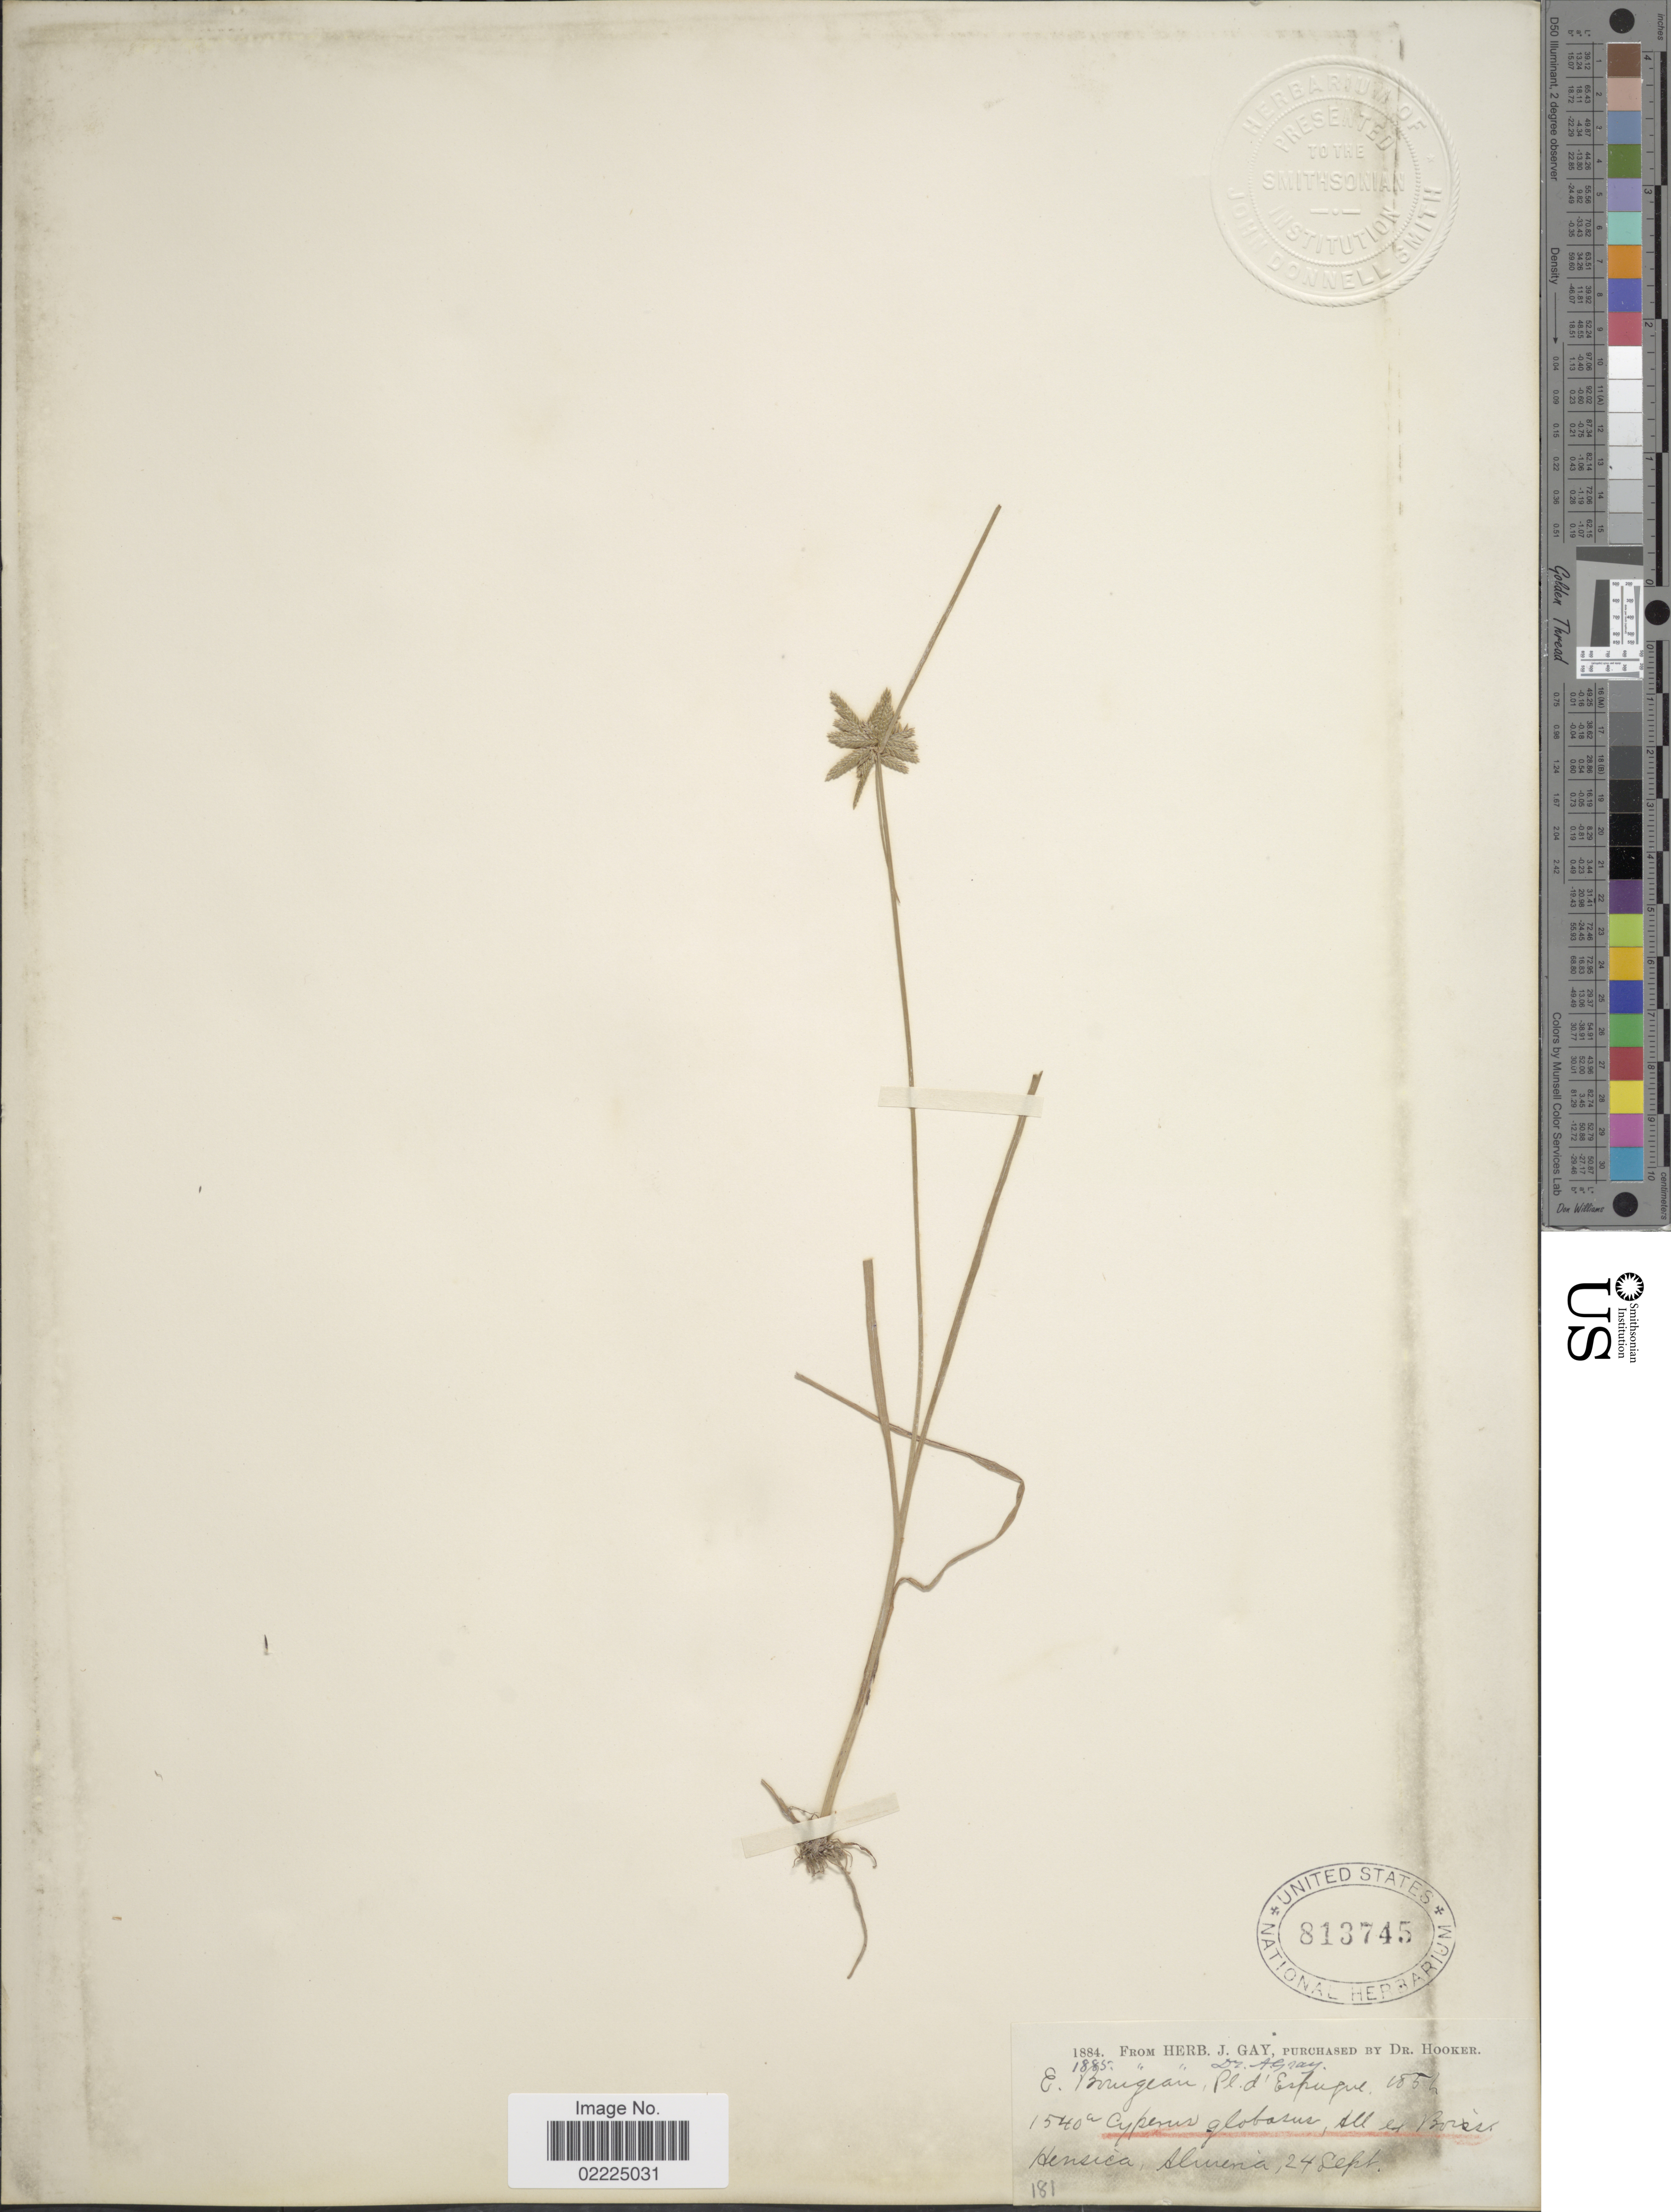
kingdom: Plantae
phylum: Tracheophyta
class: Liliopsida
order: Poales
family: Cyperaceae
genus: Cyperus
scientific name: Cyperus flavidus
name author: Retz.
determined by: Strong, Mark T., (BOT), Smithsonian Institution - National Museum of Natural History (UNITED STATES)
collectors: E. Bourgeau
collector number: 1540a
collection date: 1854-09-24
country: Spain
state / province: Andalucia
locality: Hensica, Almeria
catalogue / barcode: US 813745